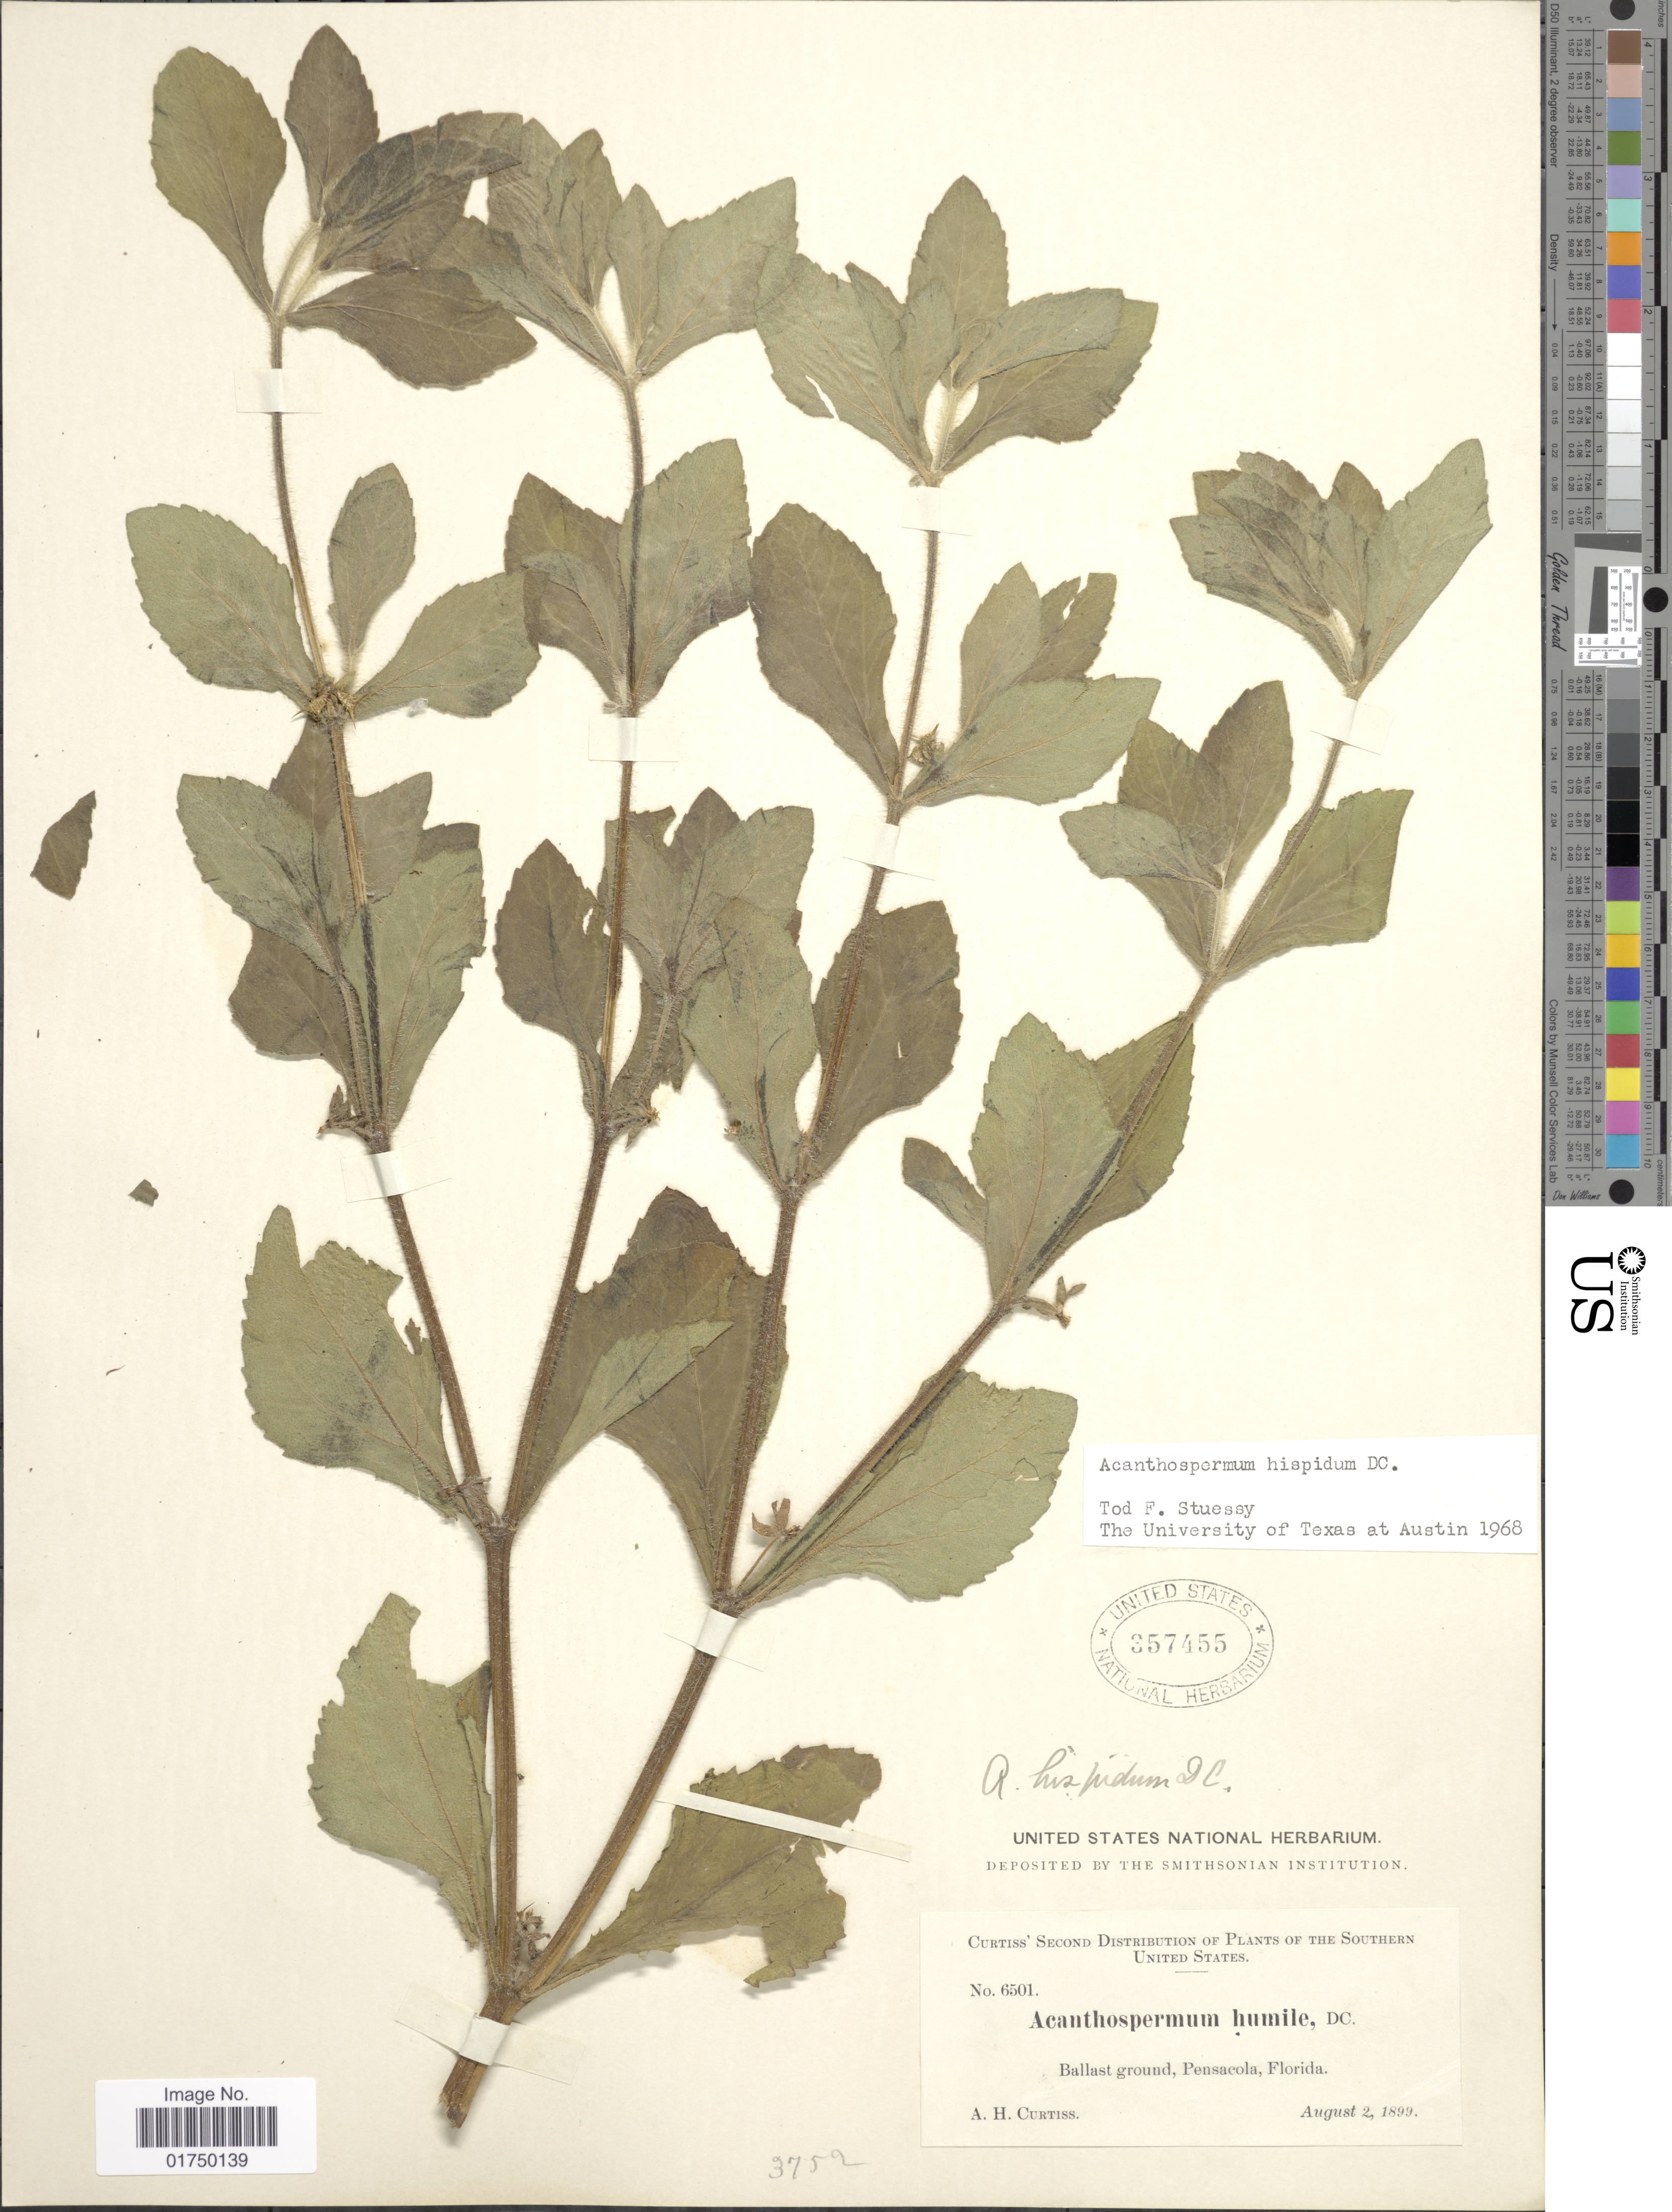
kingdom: Plantae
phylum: Tracheophyta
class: Magnoliopsida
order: Asterales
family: Asteraceae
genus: Acanthospermum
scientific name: Acanthospermum hispidum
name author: DC.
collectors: A. H. Curtiss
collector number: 6501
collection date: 1899-08-02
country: United States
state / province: Florida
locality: Southern United States. Ballast ground, Pensacola, Florida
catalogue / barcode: US 357455